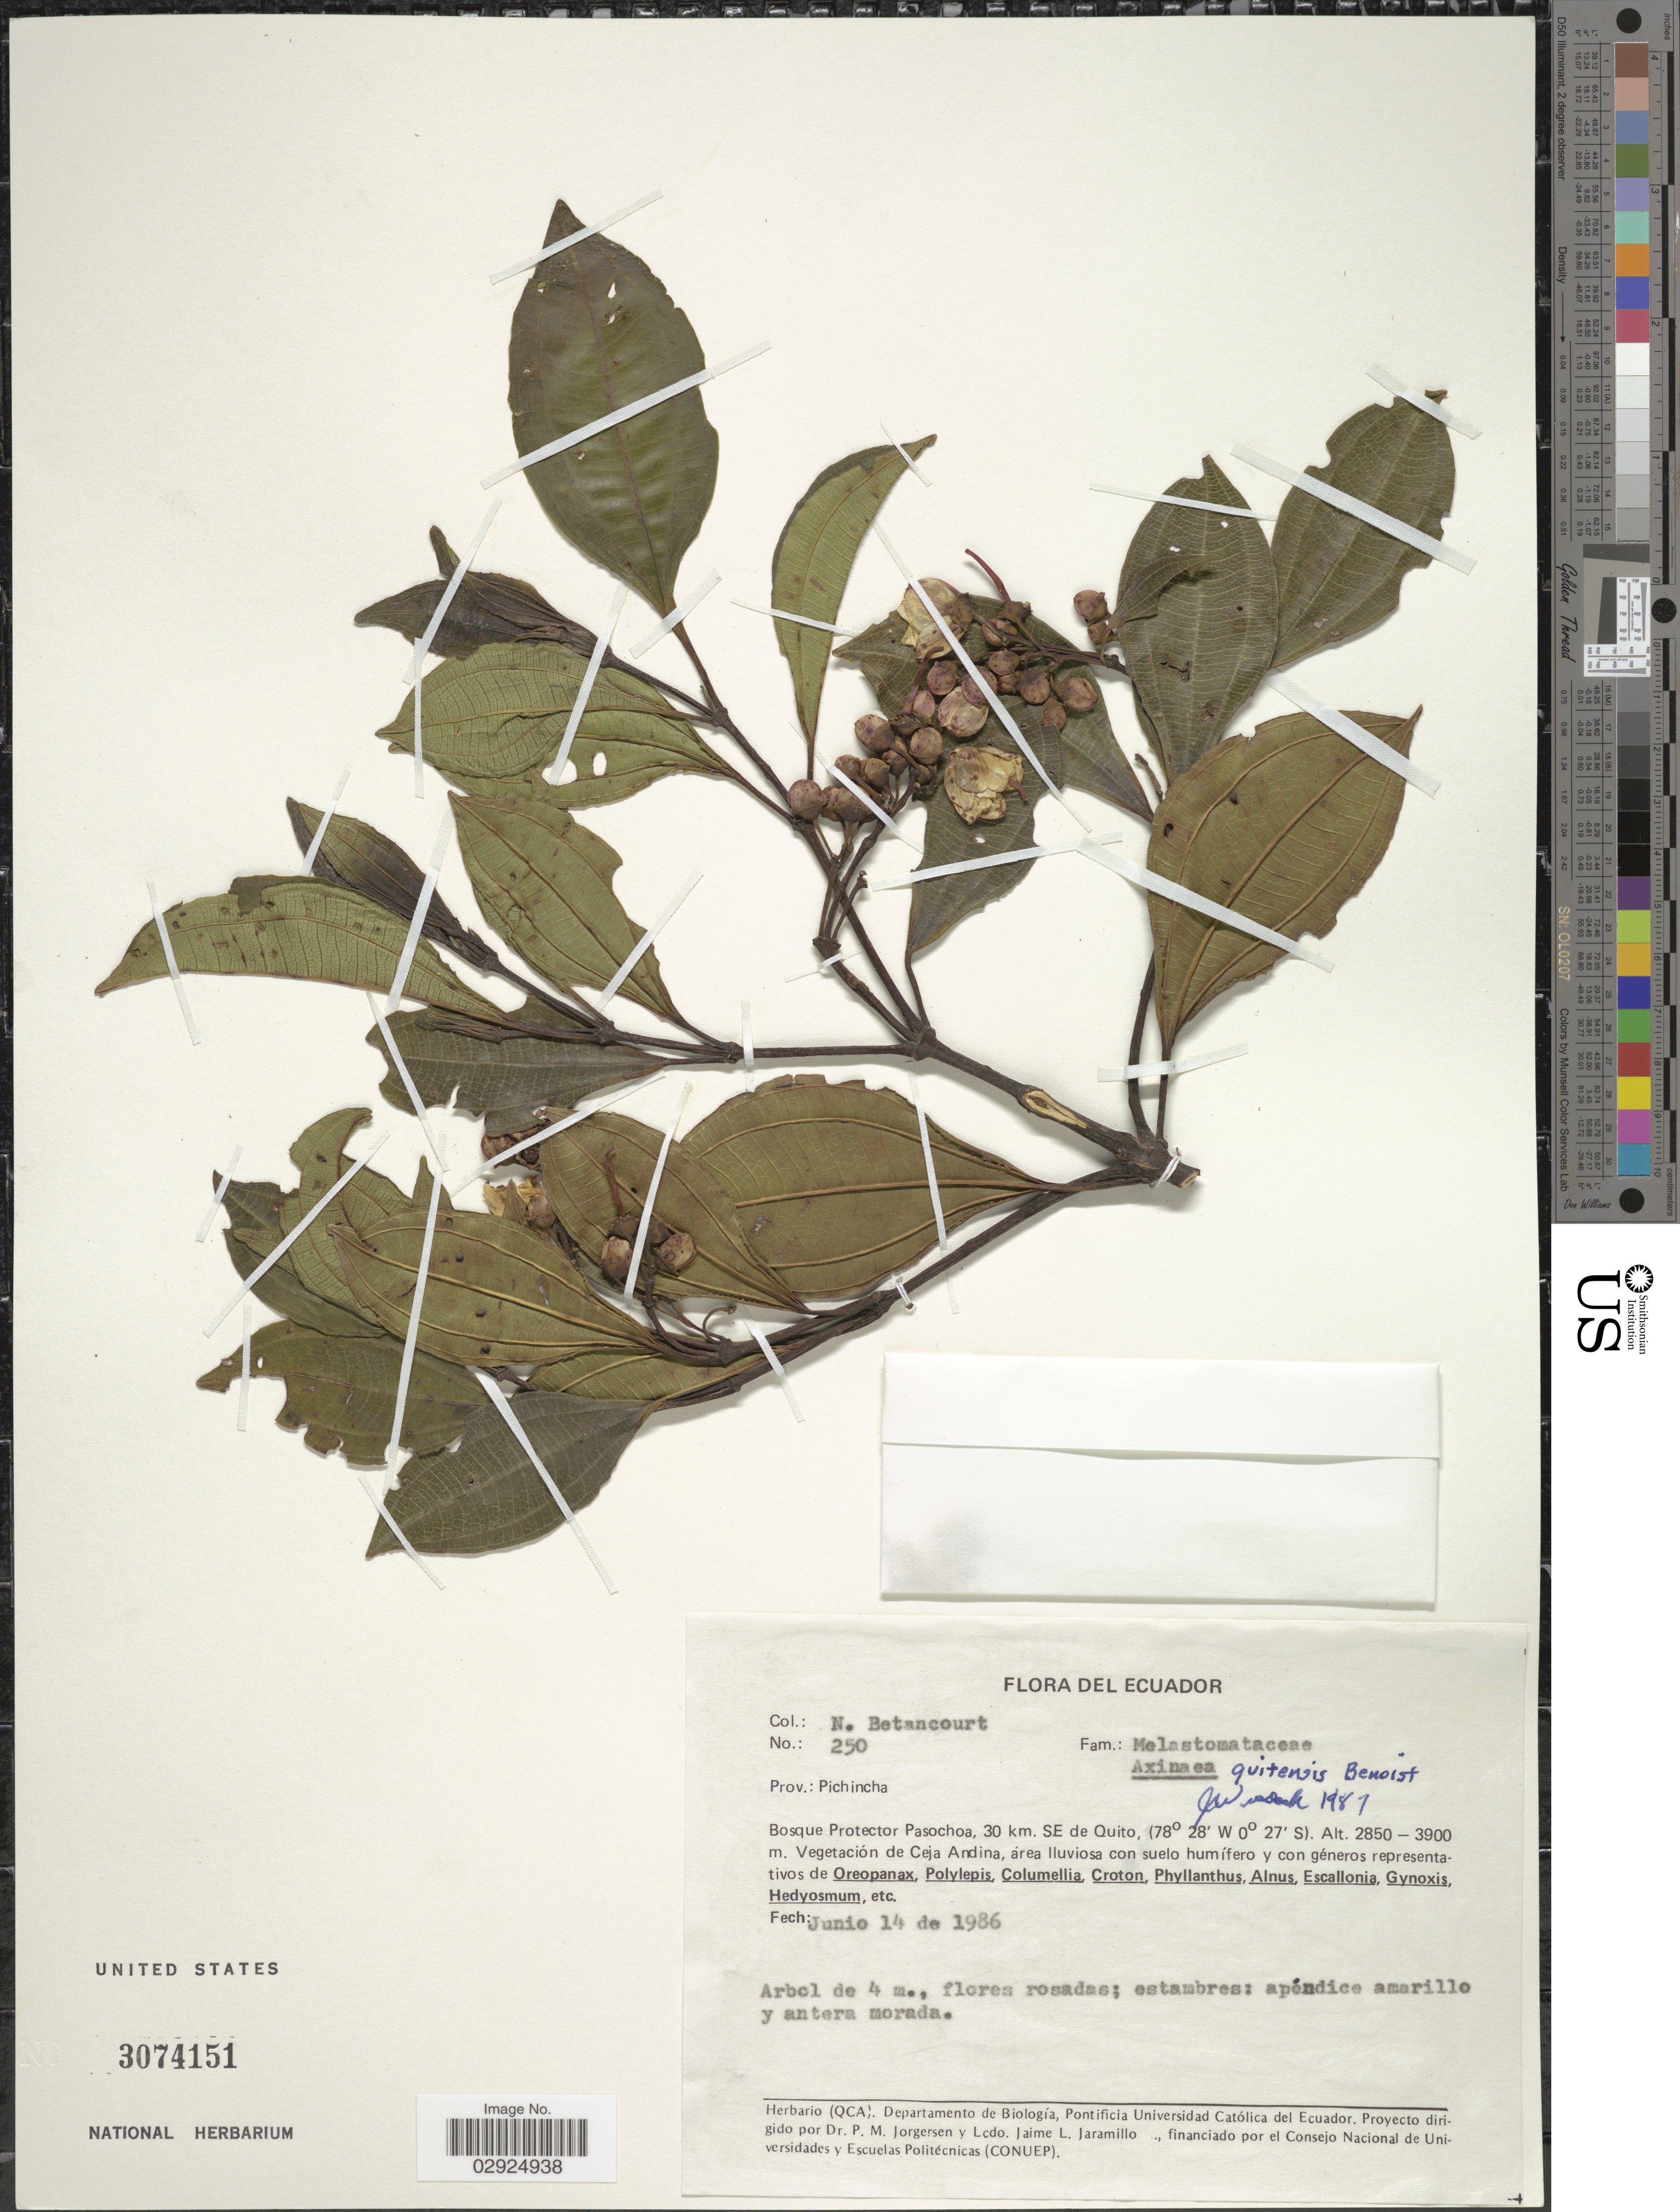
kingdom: Plantae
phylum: Tracheophyta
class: Magnoliopsida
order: Myrtales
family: Melastomataceae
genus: Axinaea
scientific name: Axinaea quitensis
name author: Benoist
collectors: N. Betancourt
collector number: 250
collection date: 1986-06-14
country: Ecuador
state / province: Pichincha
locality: Prov. Pichincha, Bosque Protector Pasochoa, 30 km. SE de Quito, Vegetación de Ceja Andina.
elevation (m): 2850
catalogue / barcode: US 3074151